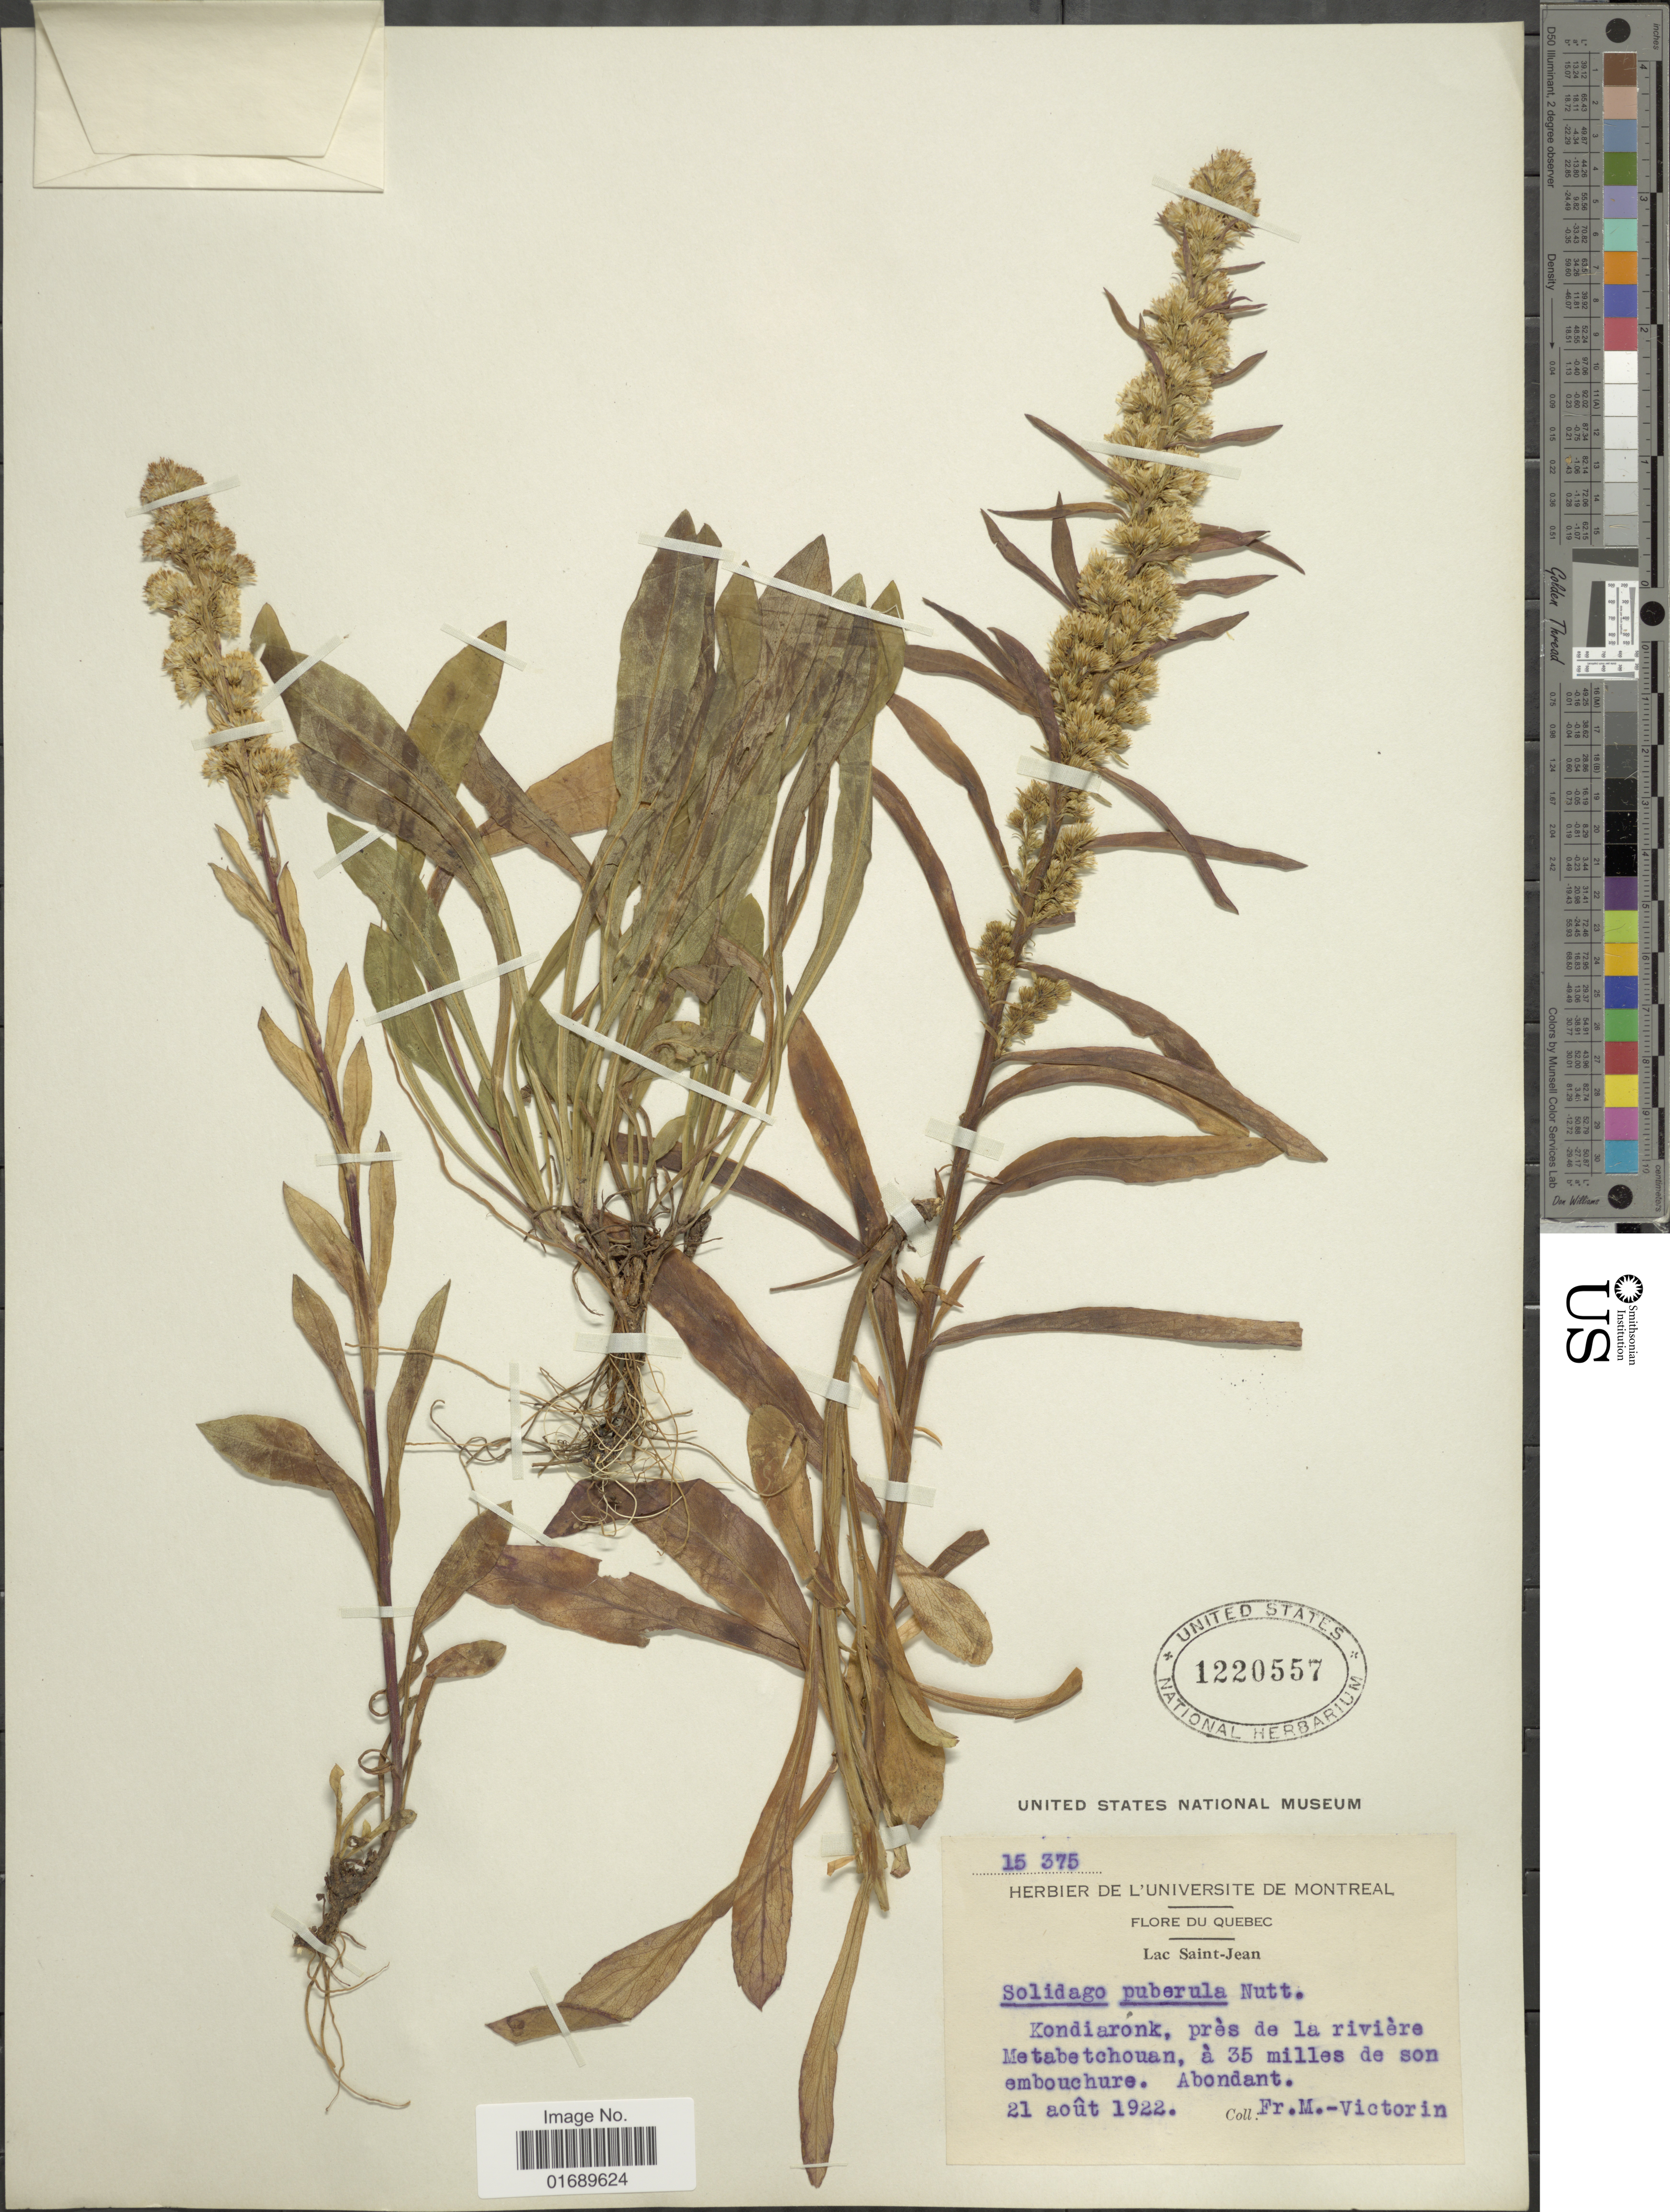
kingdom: Plantae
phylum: Tracheophyta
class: Magnoliopsida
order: Asterales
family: Asteraceae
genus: Solidago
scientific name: Solidago puberula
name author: Nutt.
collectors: F. Victorin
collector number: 15375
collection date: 1922-08-21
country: Canada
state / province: Quebec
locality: Lac Saint-Jean, Kondiaronk, près de la rivière Matebetchouan, à 35 miles de son embouchure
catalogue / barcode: US 1220557